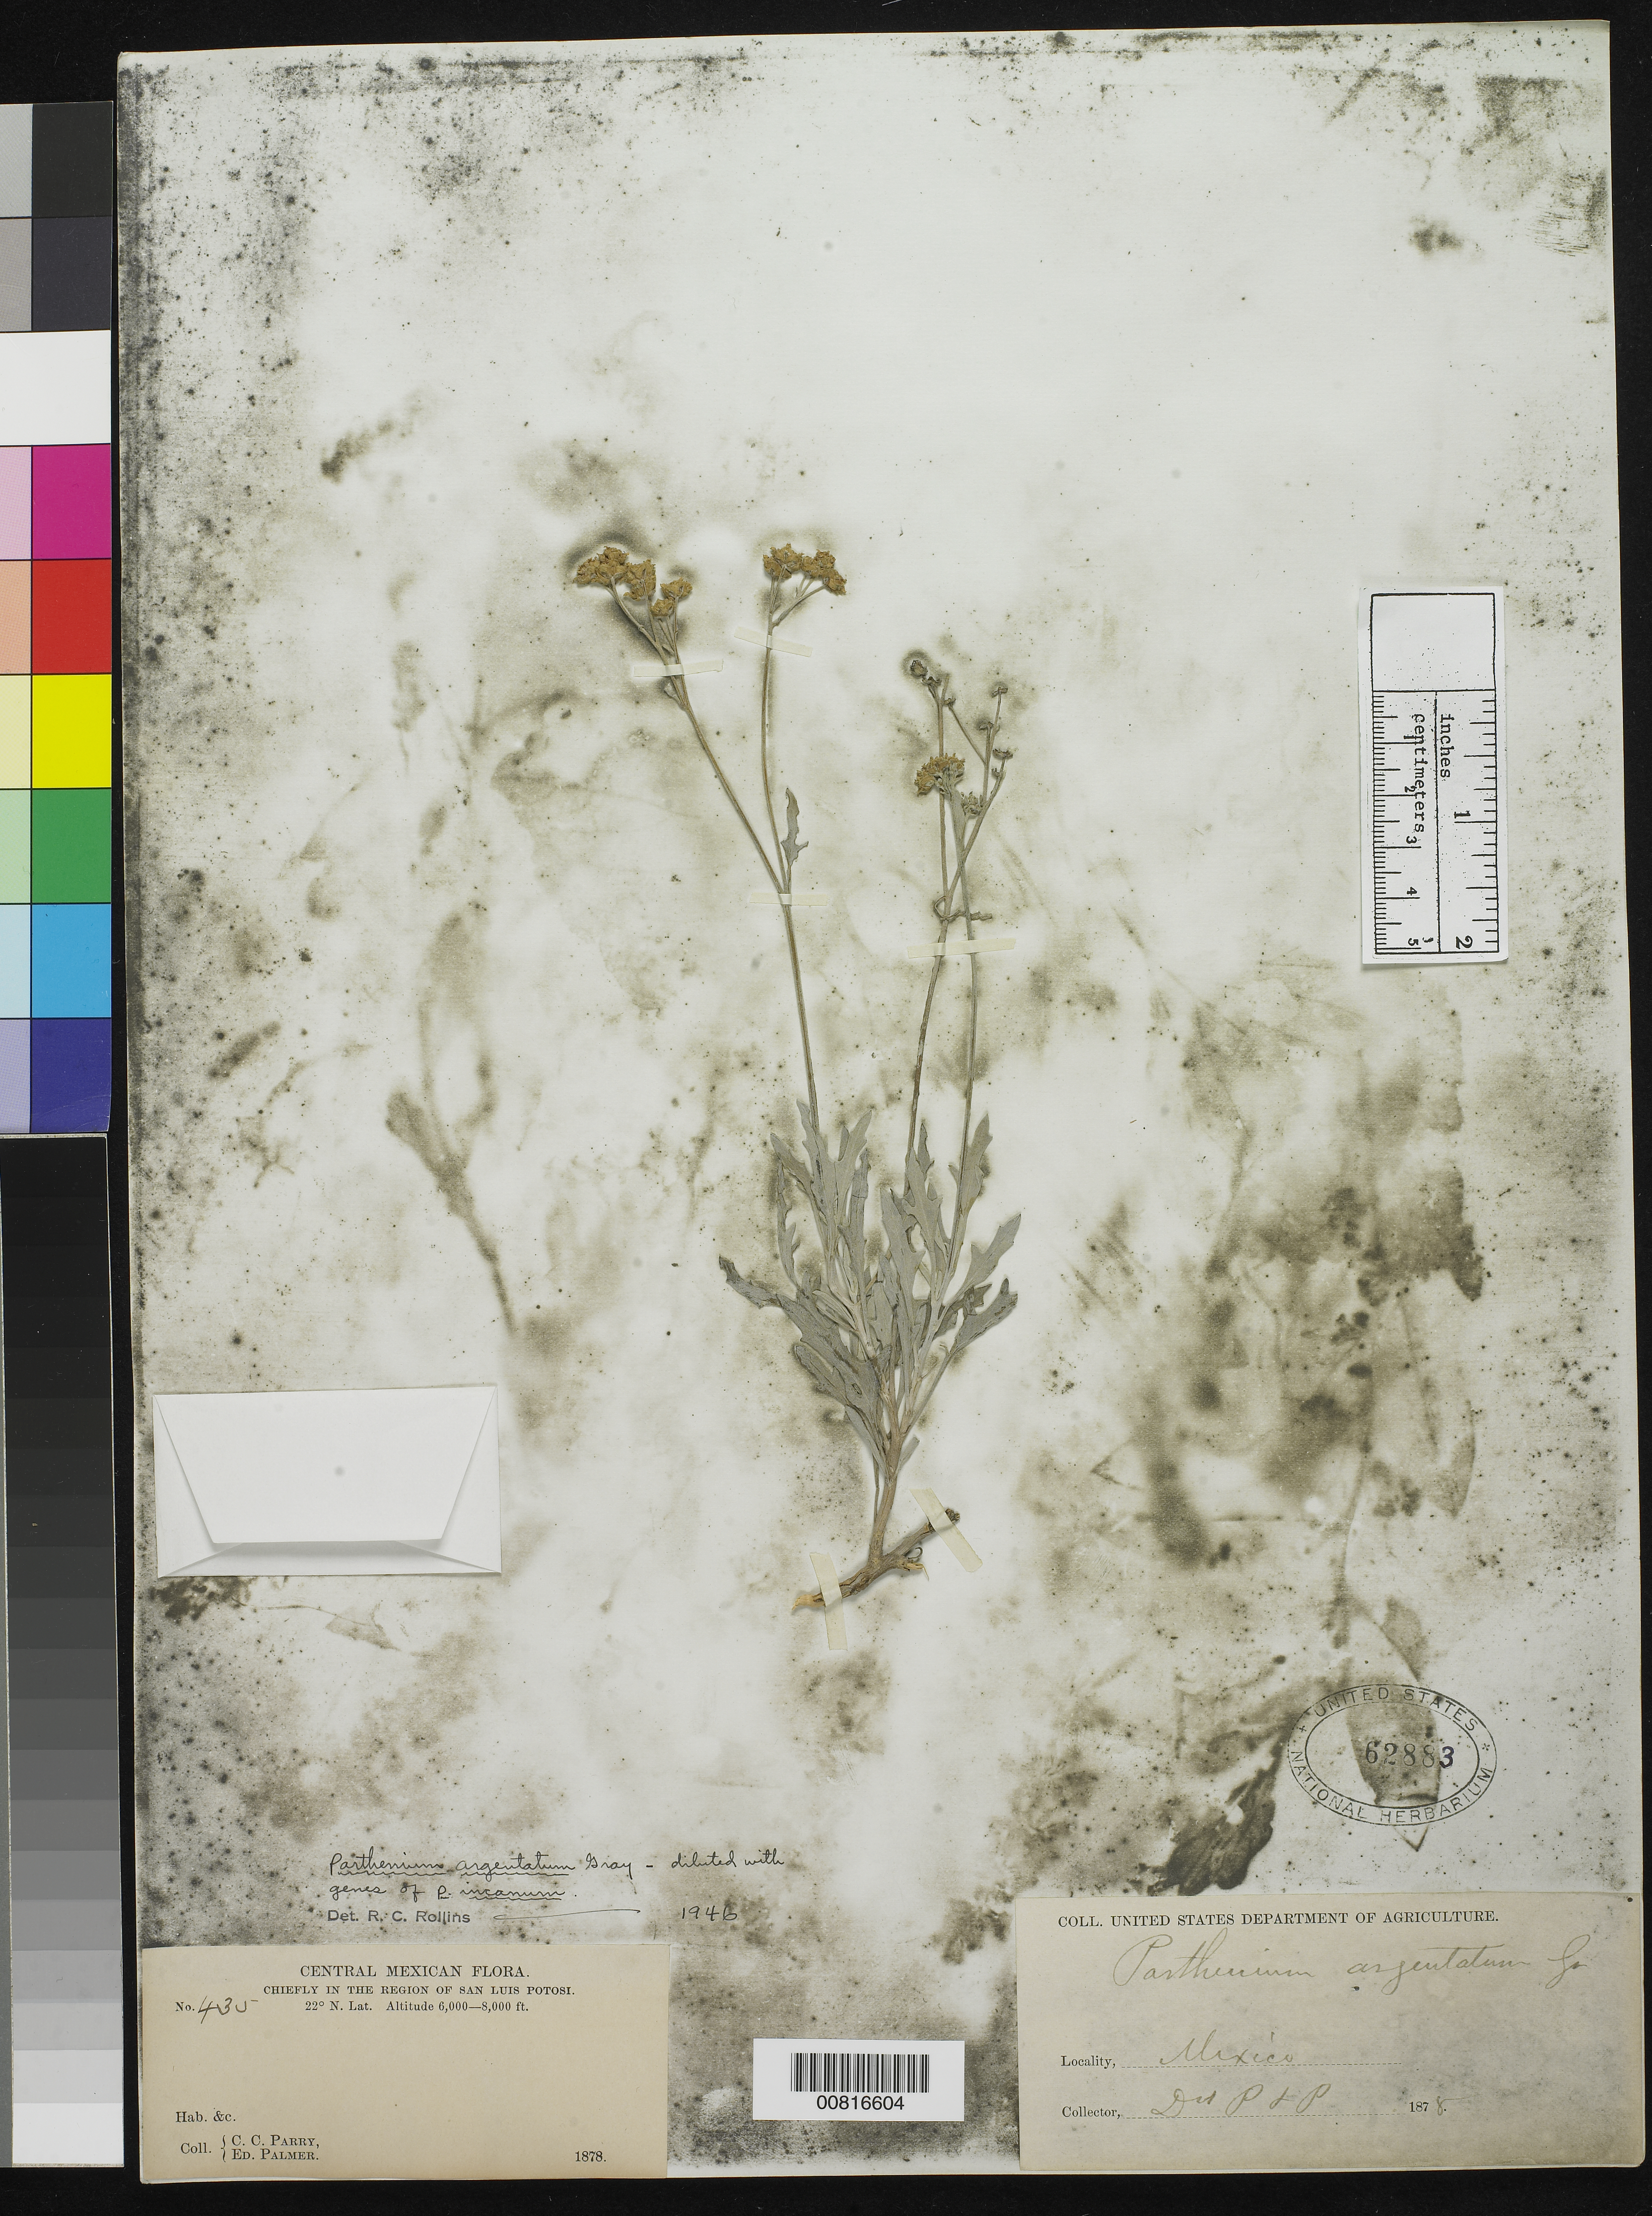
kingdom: Plantae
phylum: Tracheophyta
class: Magnoliopsida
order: Asterales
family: Asteraceae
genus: Parthenium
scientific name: Parthenium argentatum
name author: A. Gray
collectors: C. C. Parry & E. Palmer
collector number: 435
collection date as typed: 1878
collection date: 1878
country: Mexico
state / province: San Luis Potosí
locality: Chiefly in the region of San Luis Potosí.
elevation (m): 1829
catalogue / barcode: US 62883